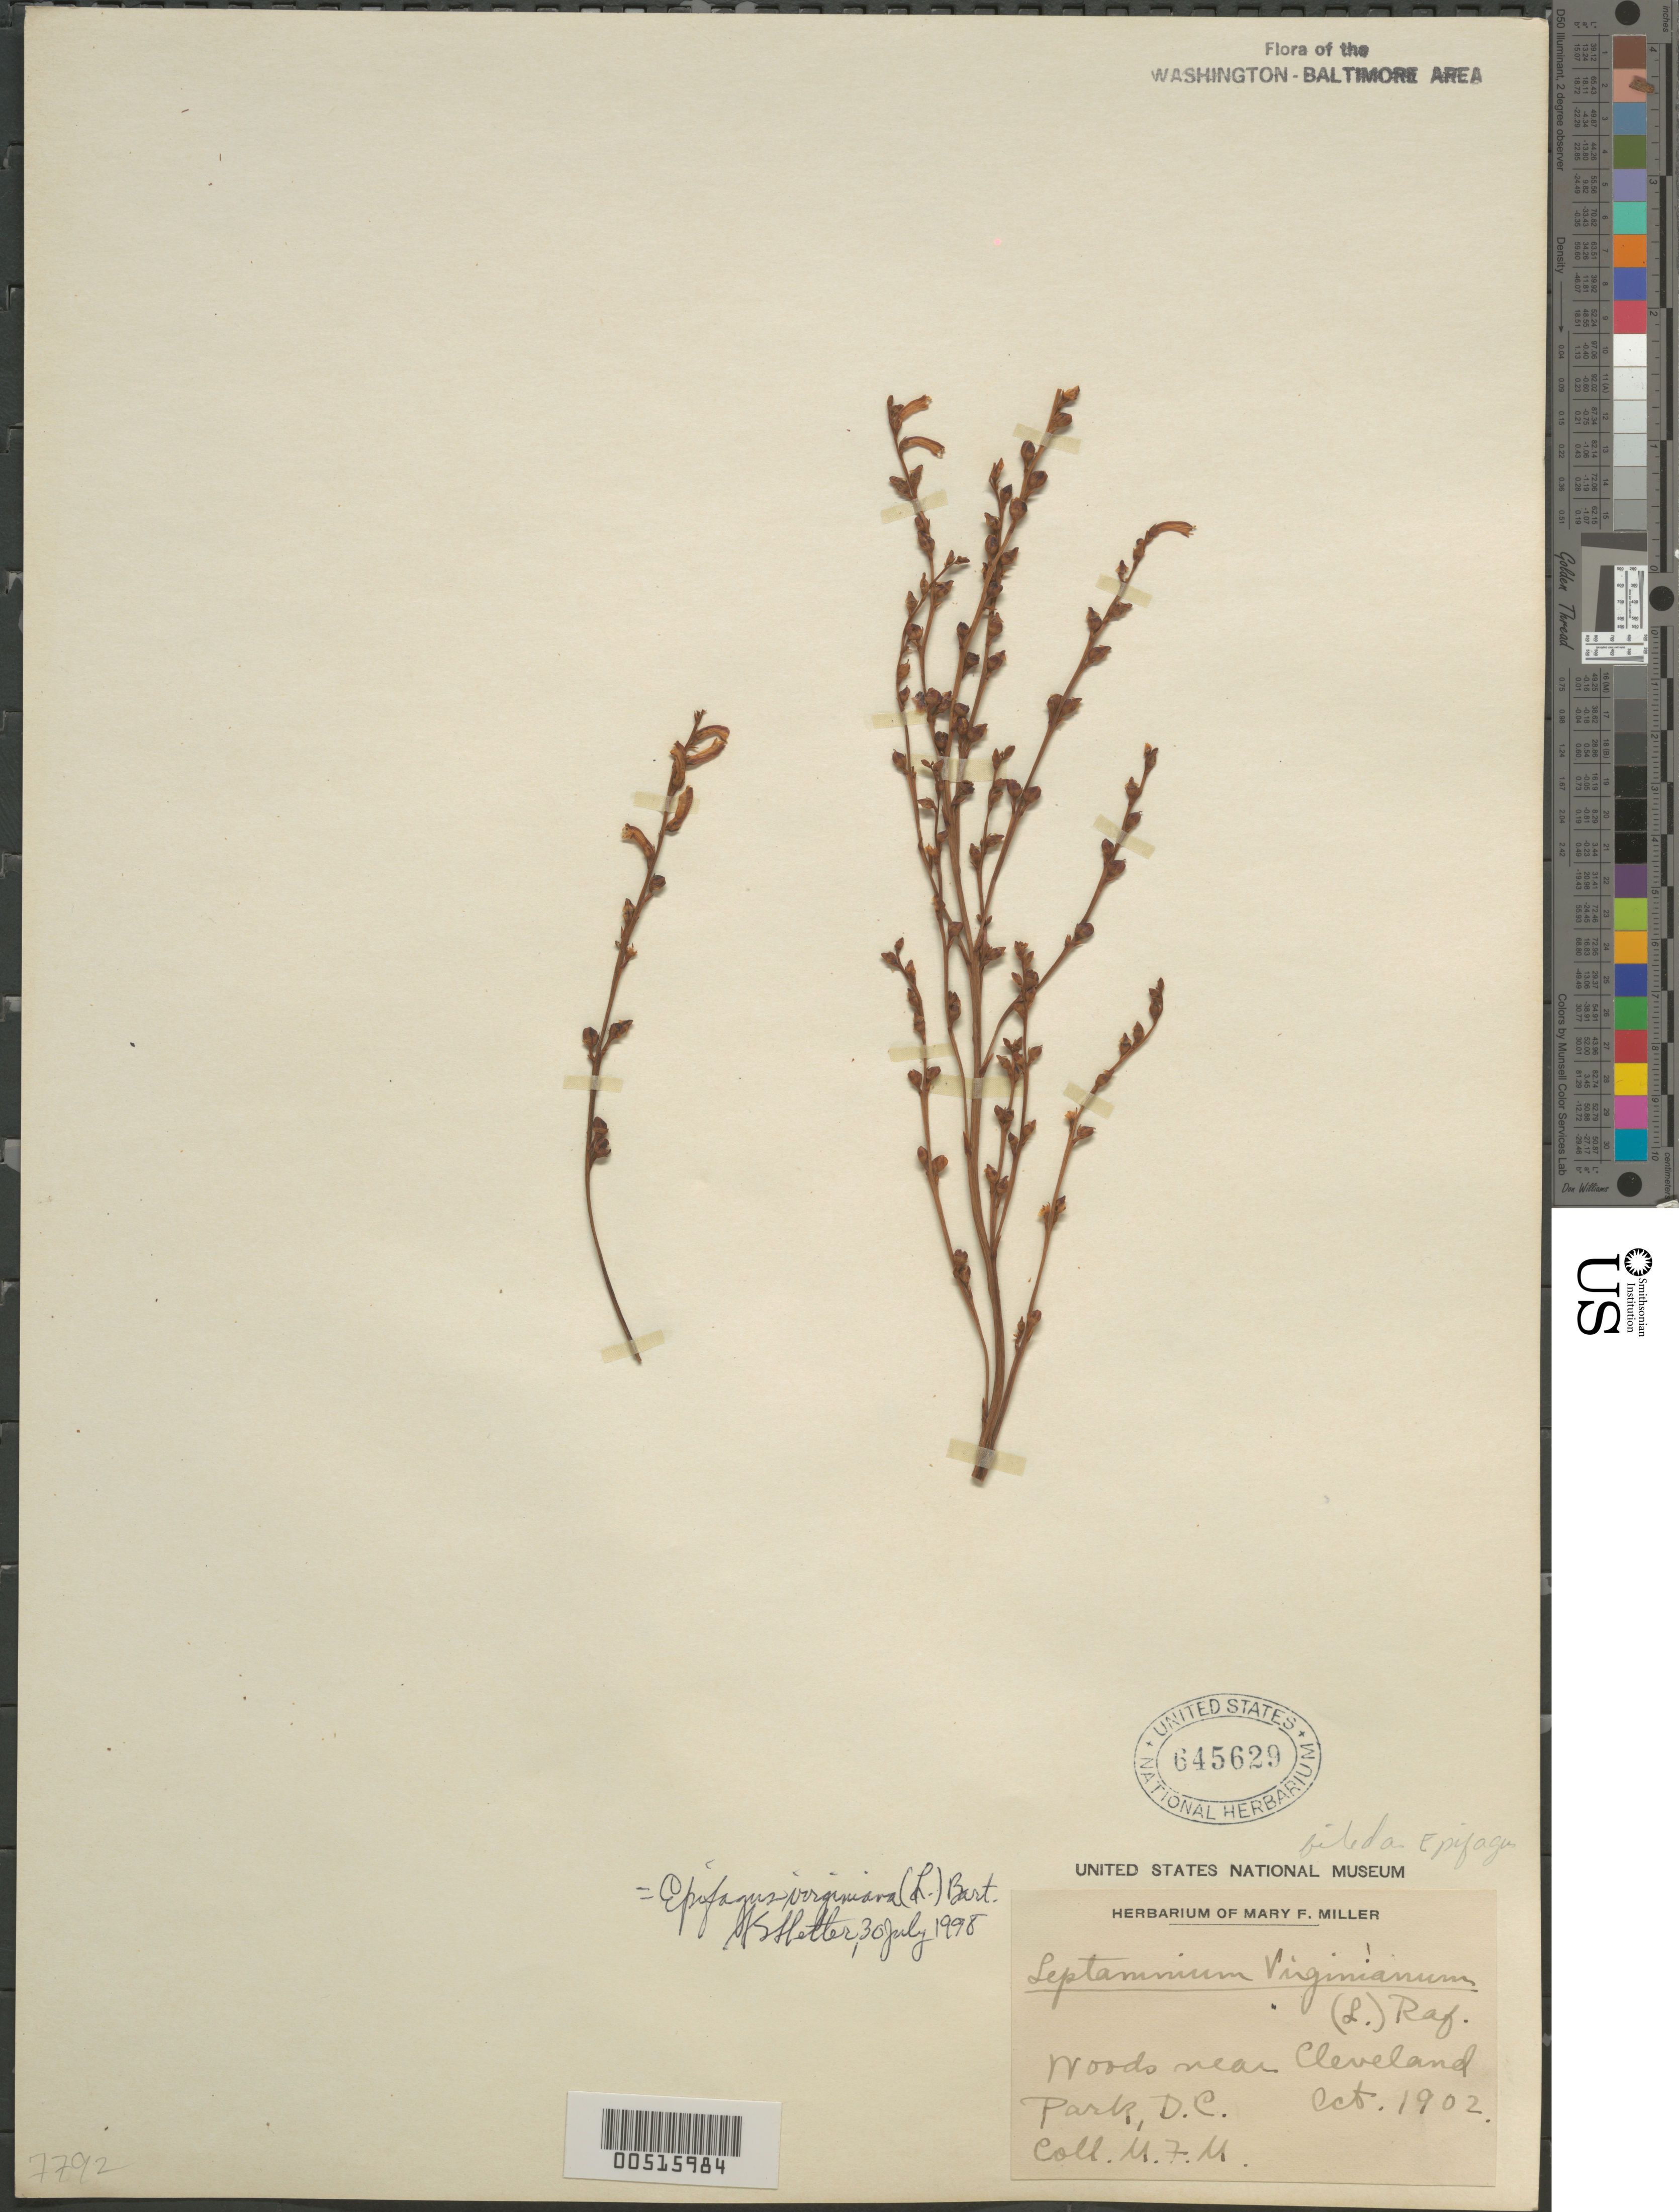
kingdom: Plantae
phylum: Tracheophyta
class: Magnoliopsida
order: Lamiales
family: Orobanchaceae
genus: Epifagus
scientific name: Epifagus virginiana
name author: (L.) W.P.C. Barton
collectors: M. F. Miller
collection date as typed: Oct 1902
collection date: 1902-10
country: United States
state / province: District of Columbia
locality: Cleveland Park Woods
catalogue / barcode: US 645629